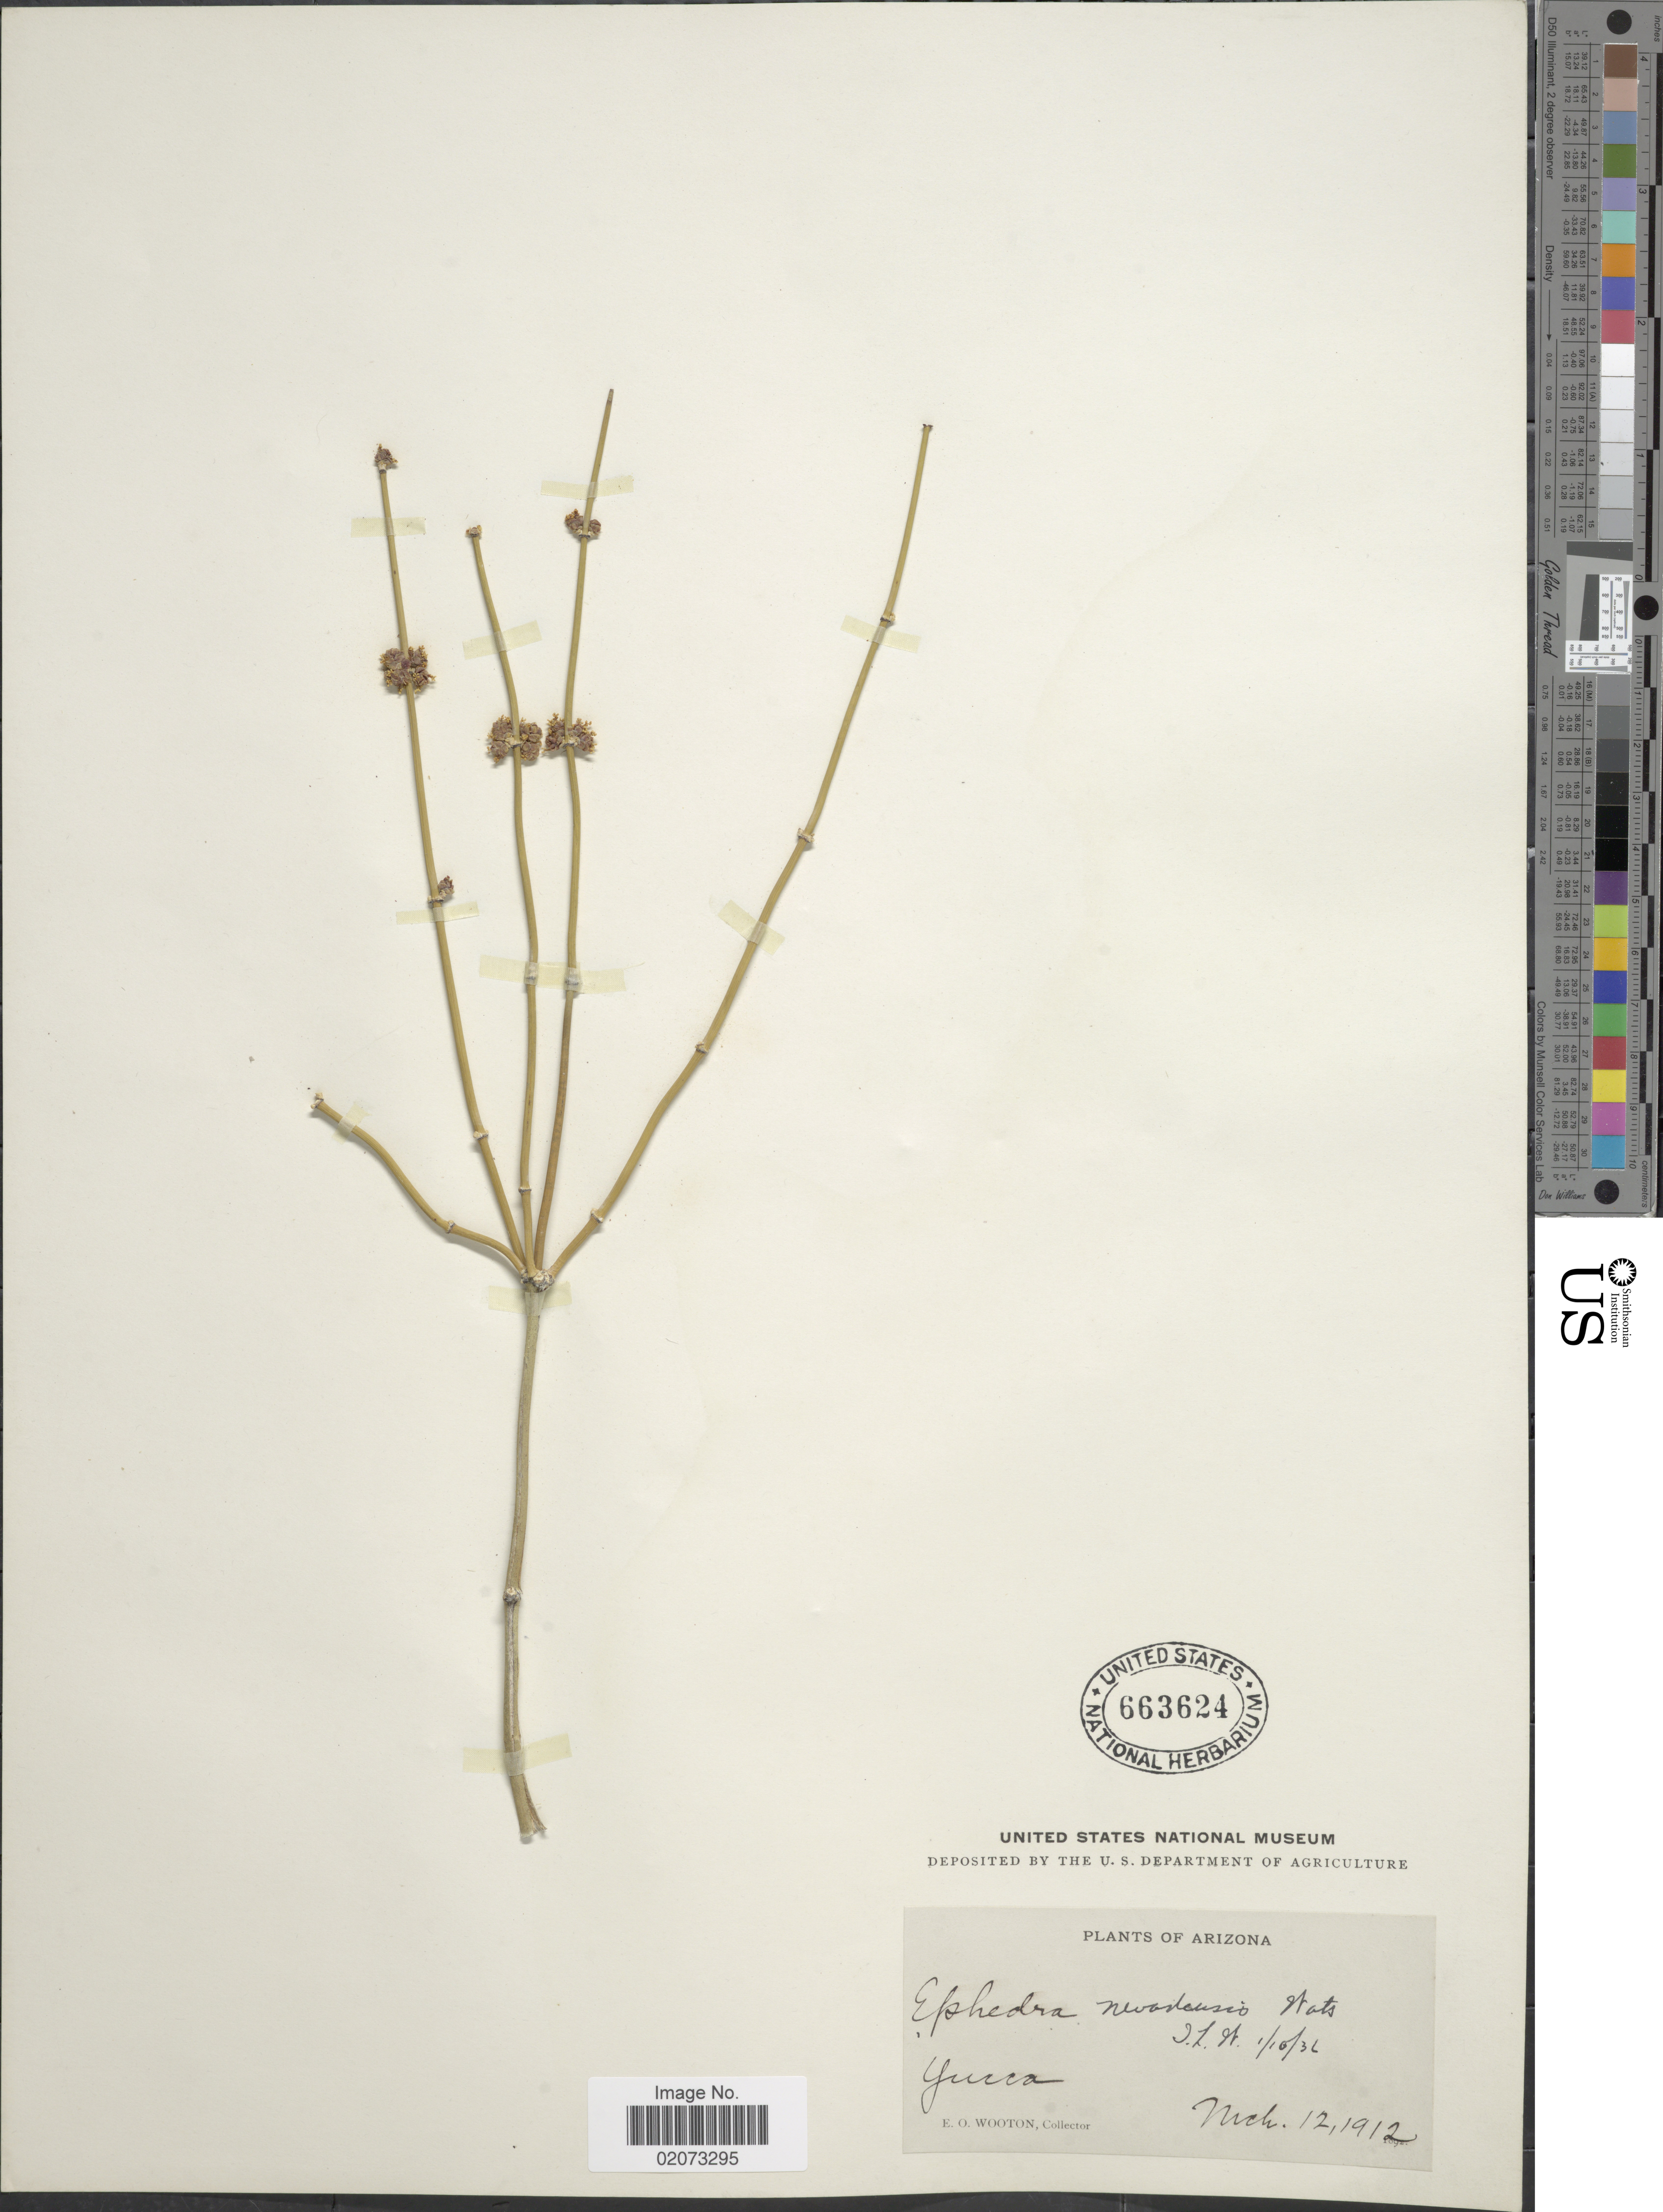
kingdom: Plantae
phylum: Tracheophyta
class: Gnetopsida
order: Ephedrales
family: Ephedraceae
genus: Ephedra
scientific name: Ephedra nevadensis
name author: S. Watson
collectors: E. O. Wooton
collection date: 1912-03-12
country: United States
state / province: Arizona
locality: Yucca.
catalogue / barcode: US 663624